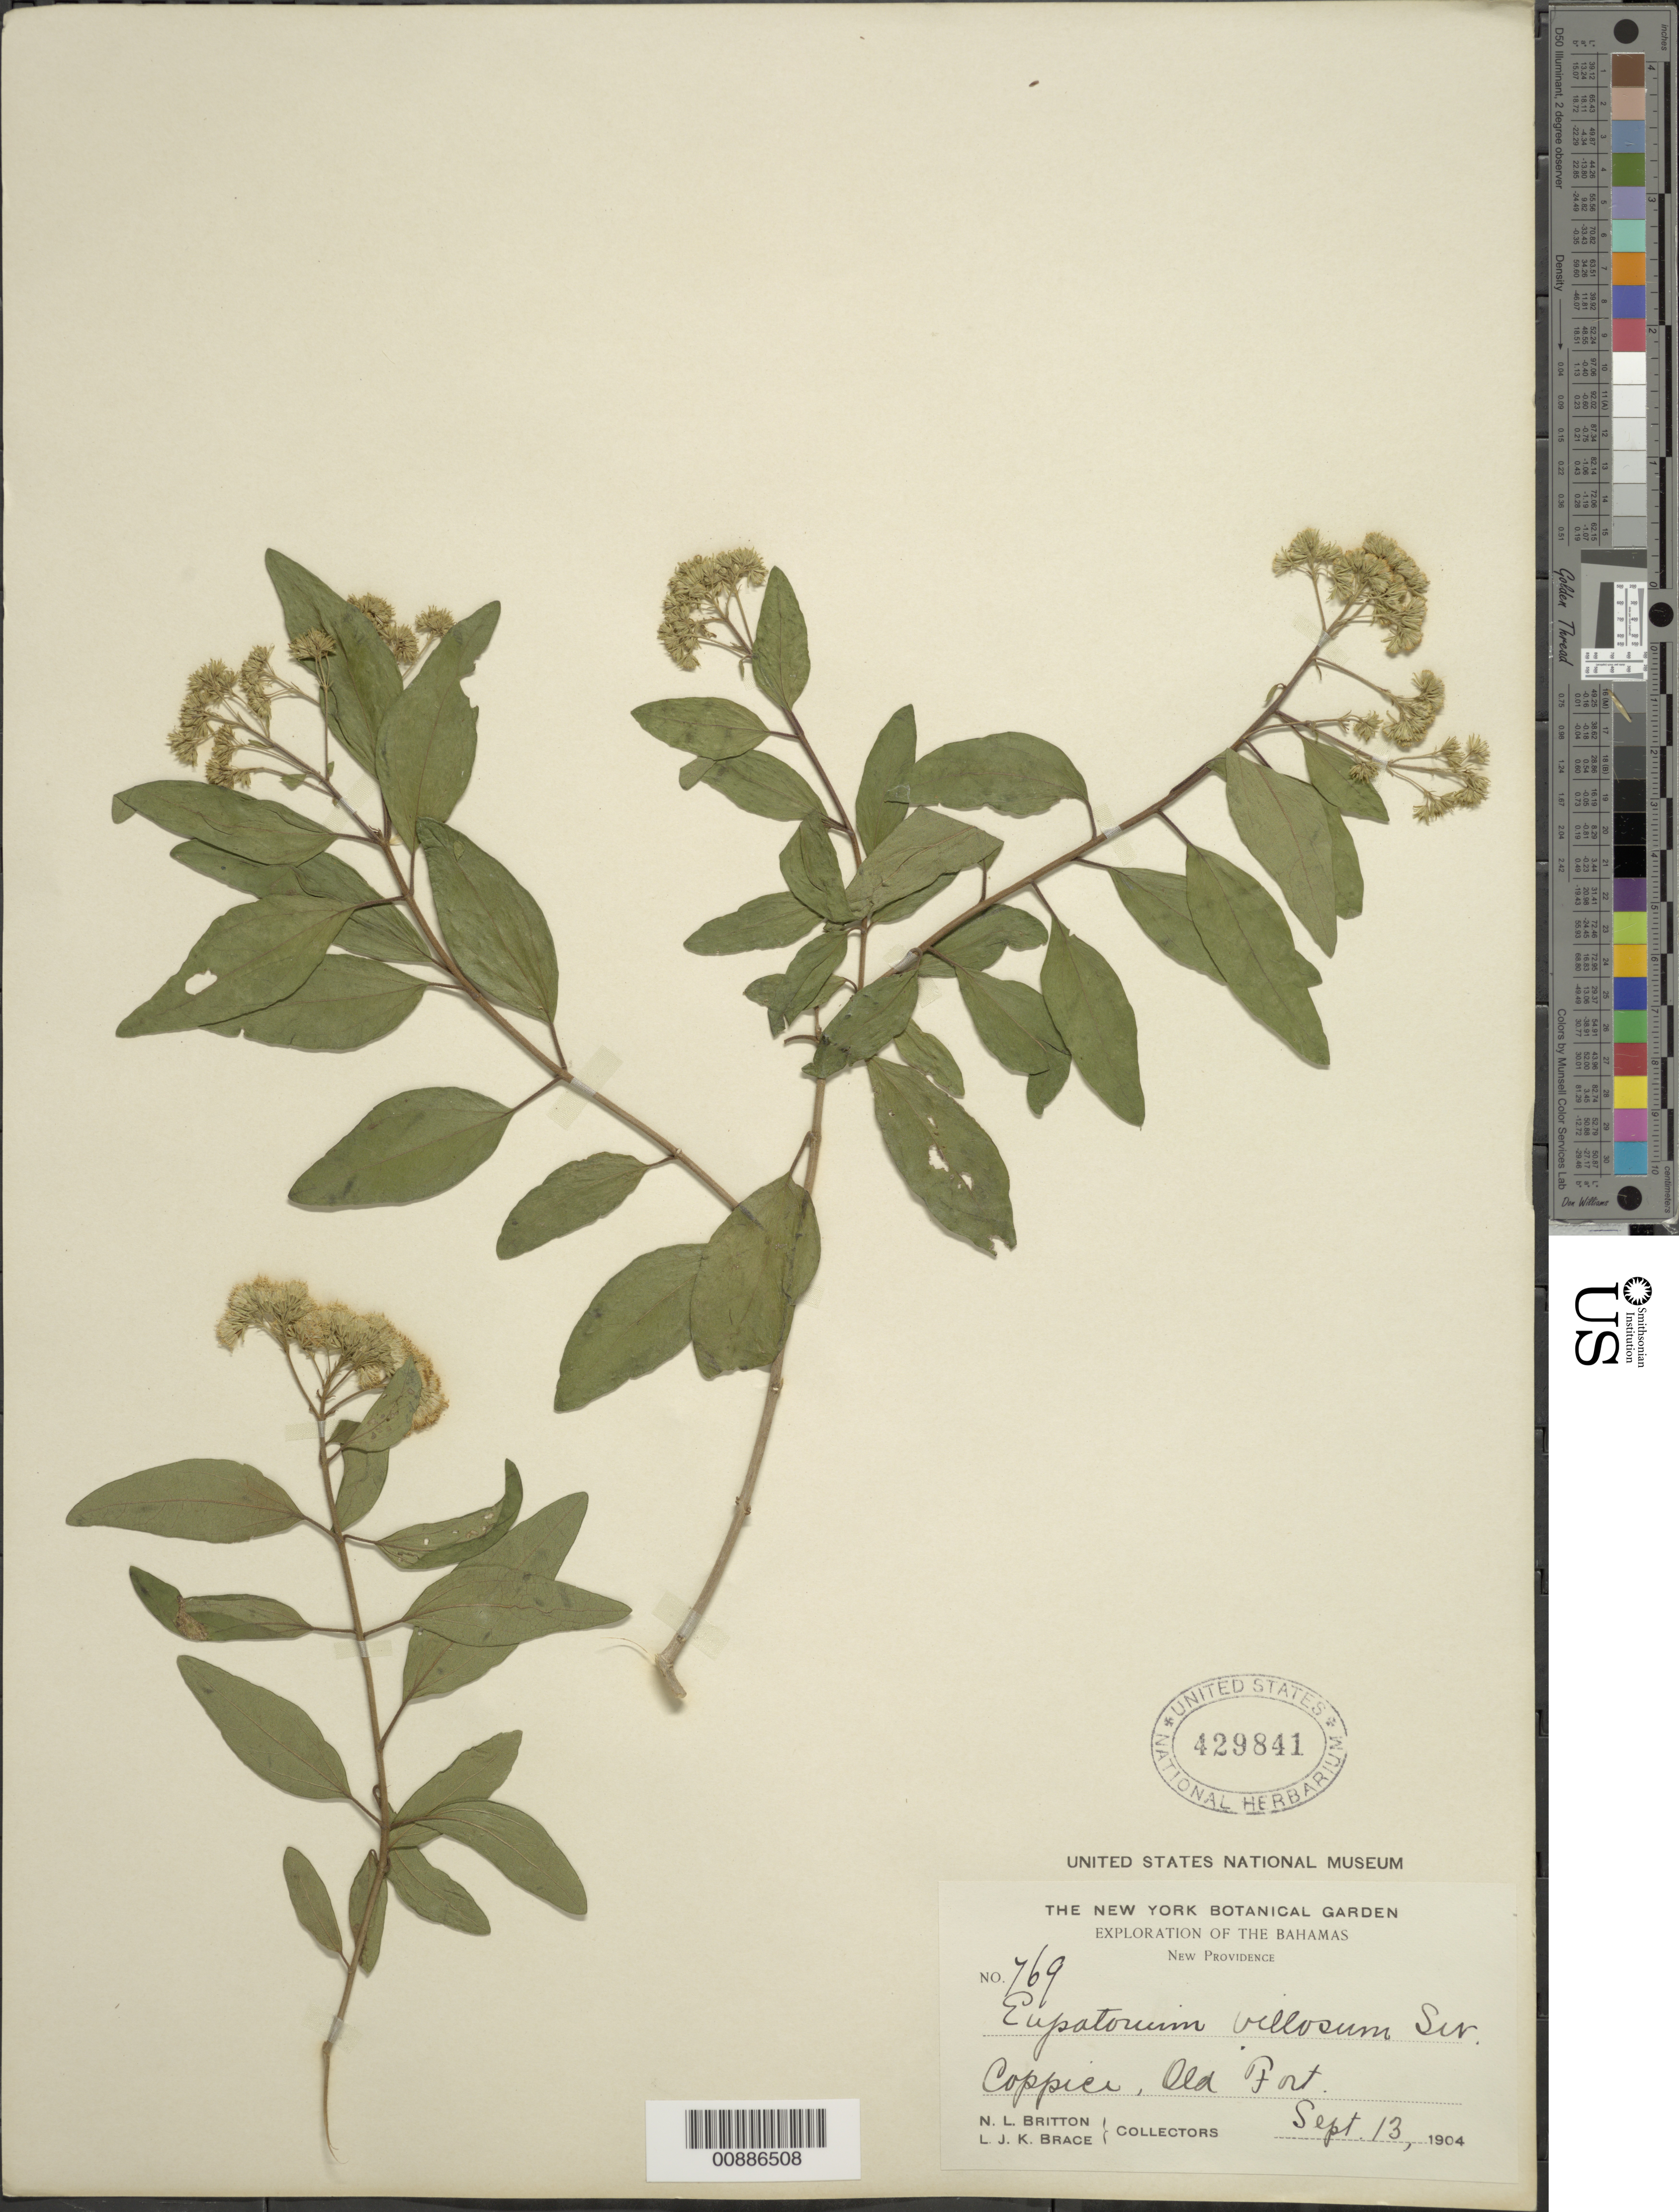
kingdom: Plantae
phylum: Tracheophyta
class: Magnoliopsida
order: Asterales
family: Asteraceae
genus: Koanophyllon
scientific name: Koanophyllon villosum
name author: (Sw.) R.M. King & H. Rob.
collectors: N. Britton & L. J. K. Brace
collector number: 769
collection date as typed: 13 Sep 1904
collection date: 1904-09-13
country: Bahamas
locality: New Providence. Old Fort.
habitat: Coppice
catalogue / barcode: US 429841